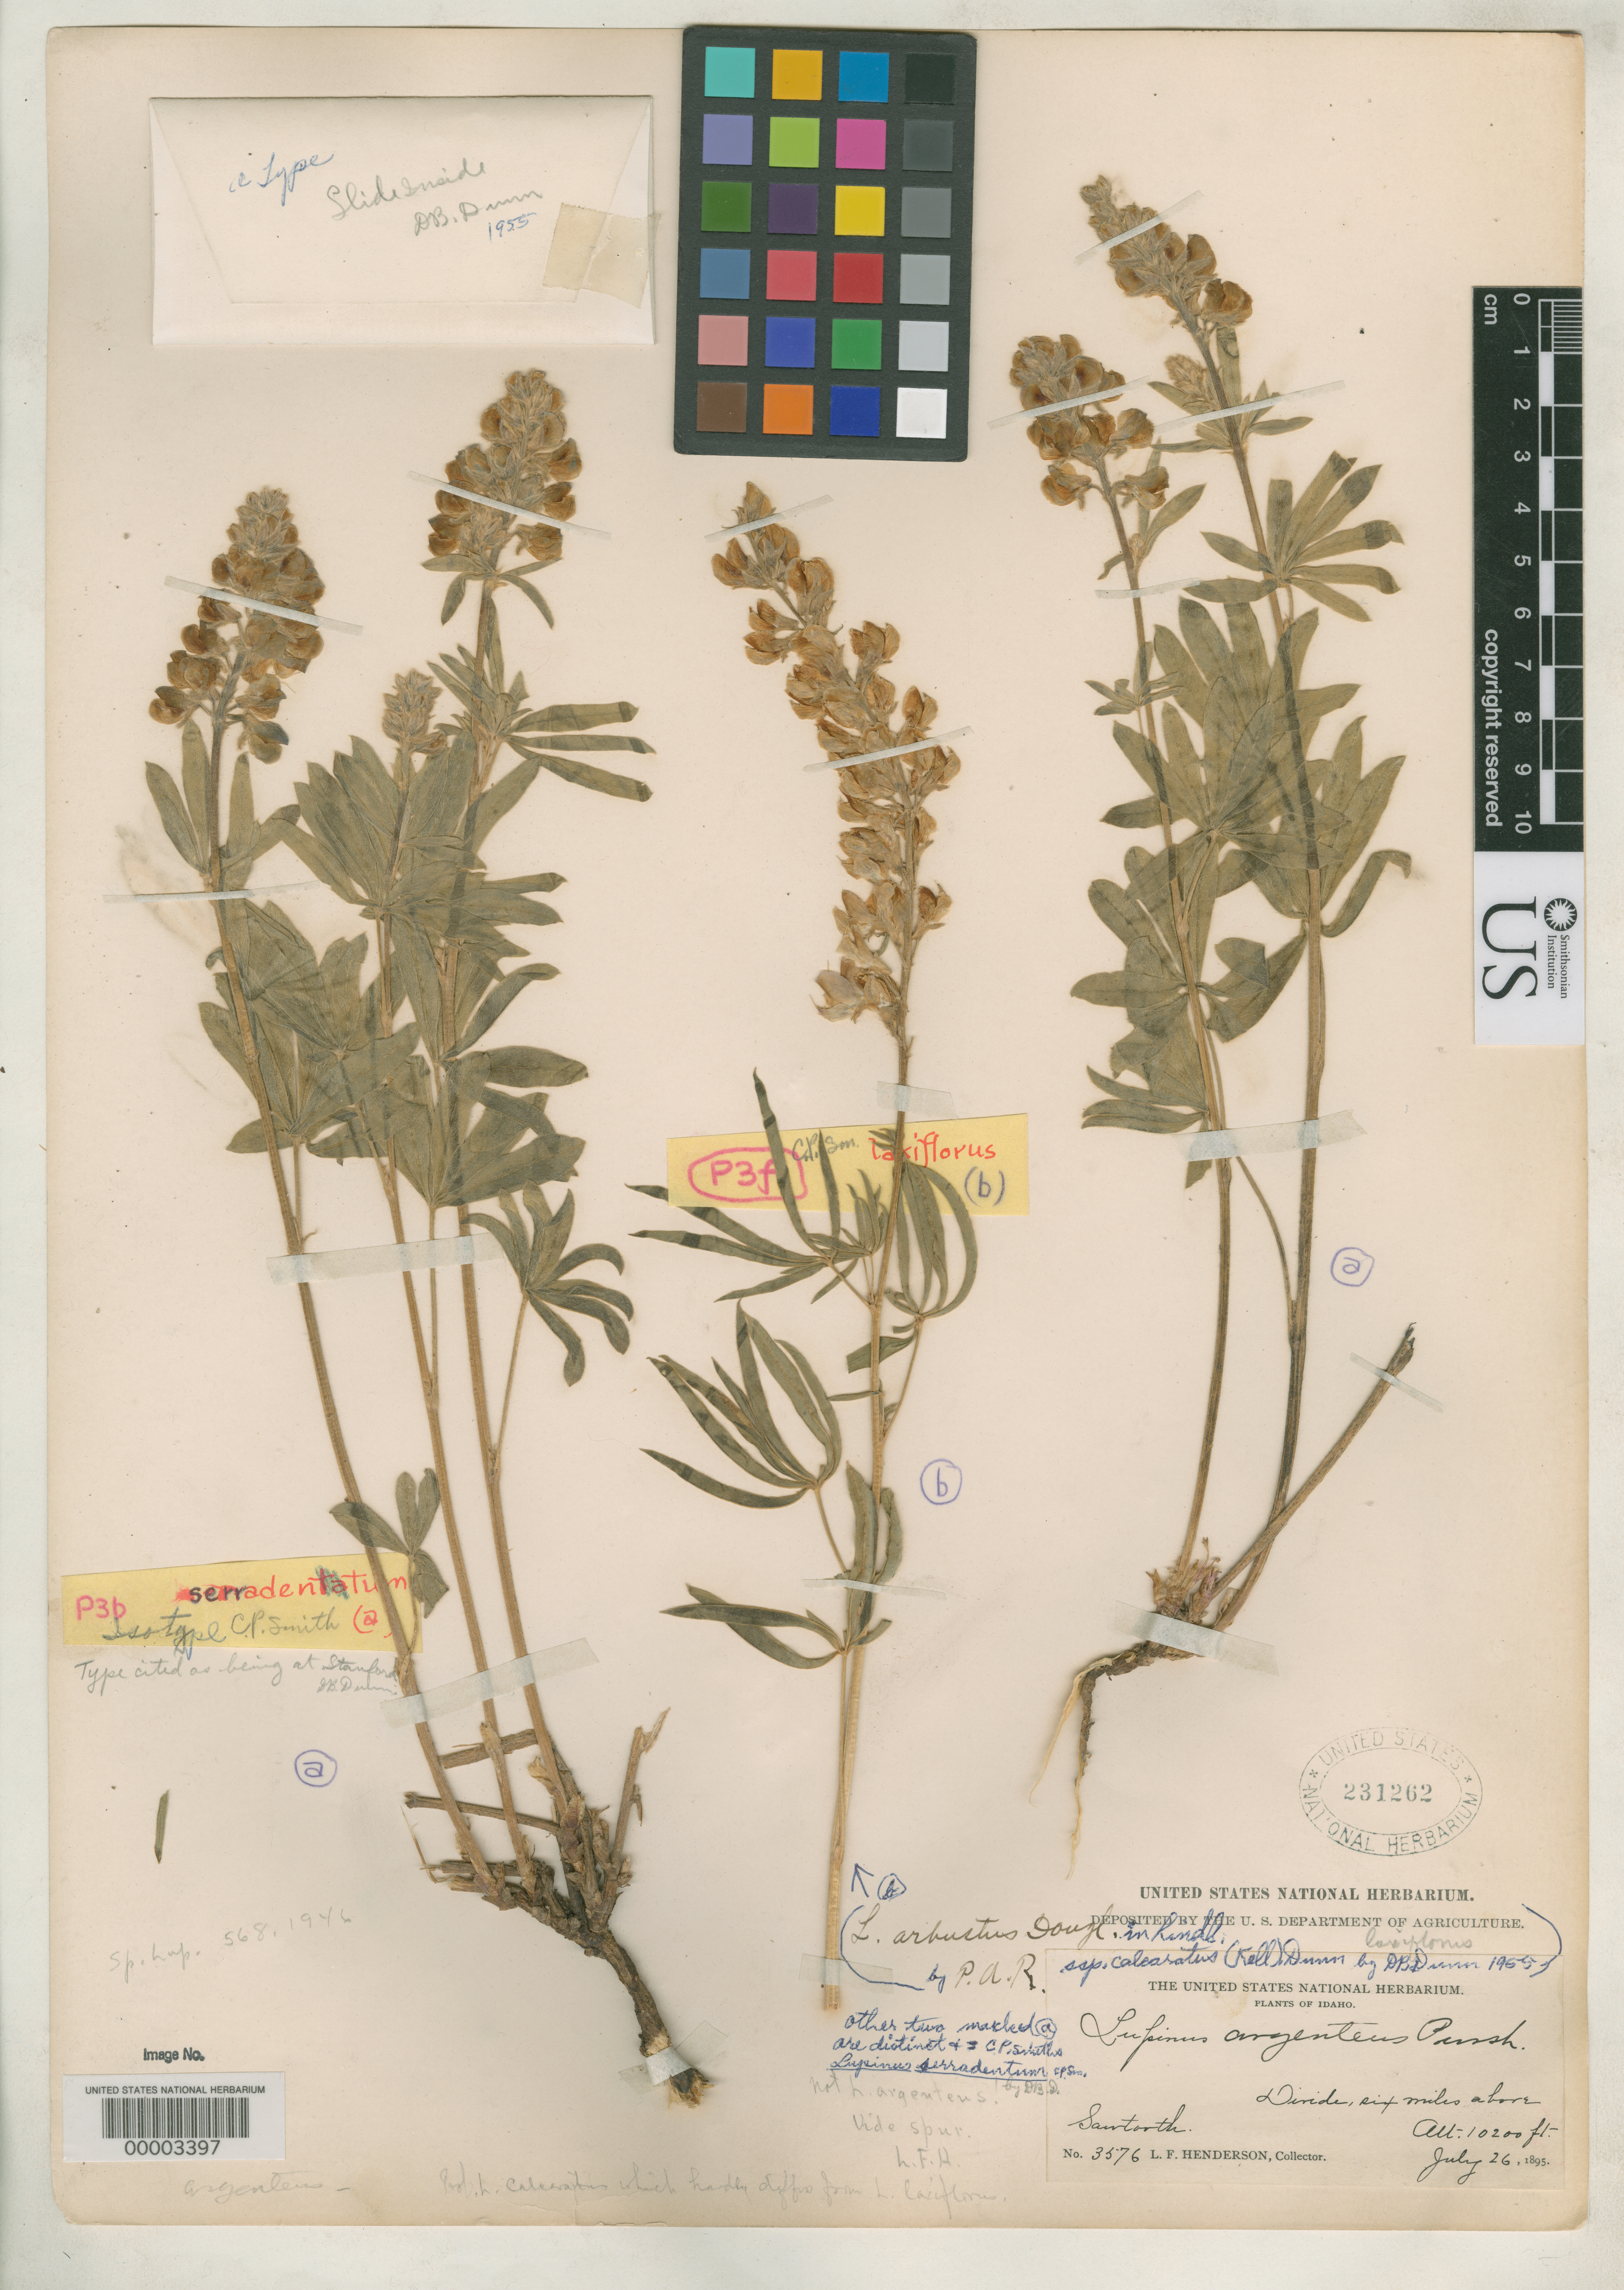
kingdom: Plantae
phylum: Tracheophyta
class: Magnoliopsida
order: Fabales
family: Fabaceae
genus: Lupinus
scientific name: Lupinus serradentum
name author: C.P. Sm.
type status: Isotype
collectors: L. F. Henderson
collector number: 3576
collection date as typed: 26 Jul 1895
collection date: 1895-07-26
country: United States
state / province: Idaho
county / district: Custer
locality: Sawtooth, divide 6 mi. above; alt. 10200 ft.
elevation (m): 3109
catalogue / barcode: US 231262